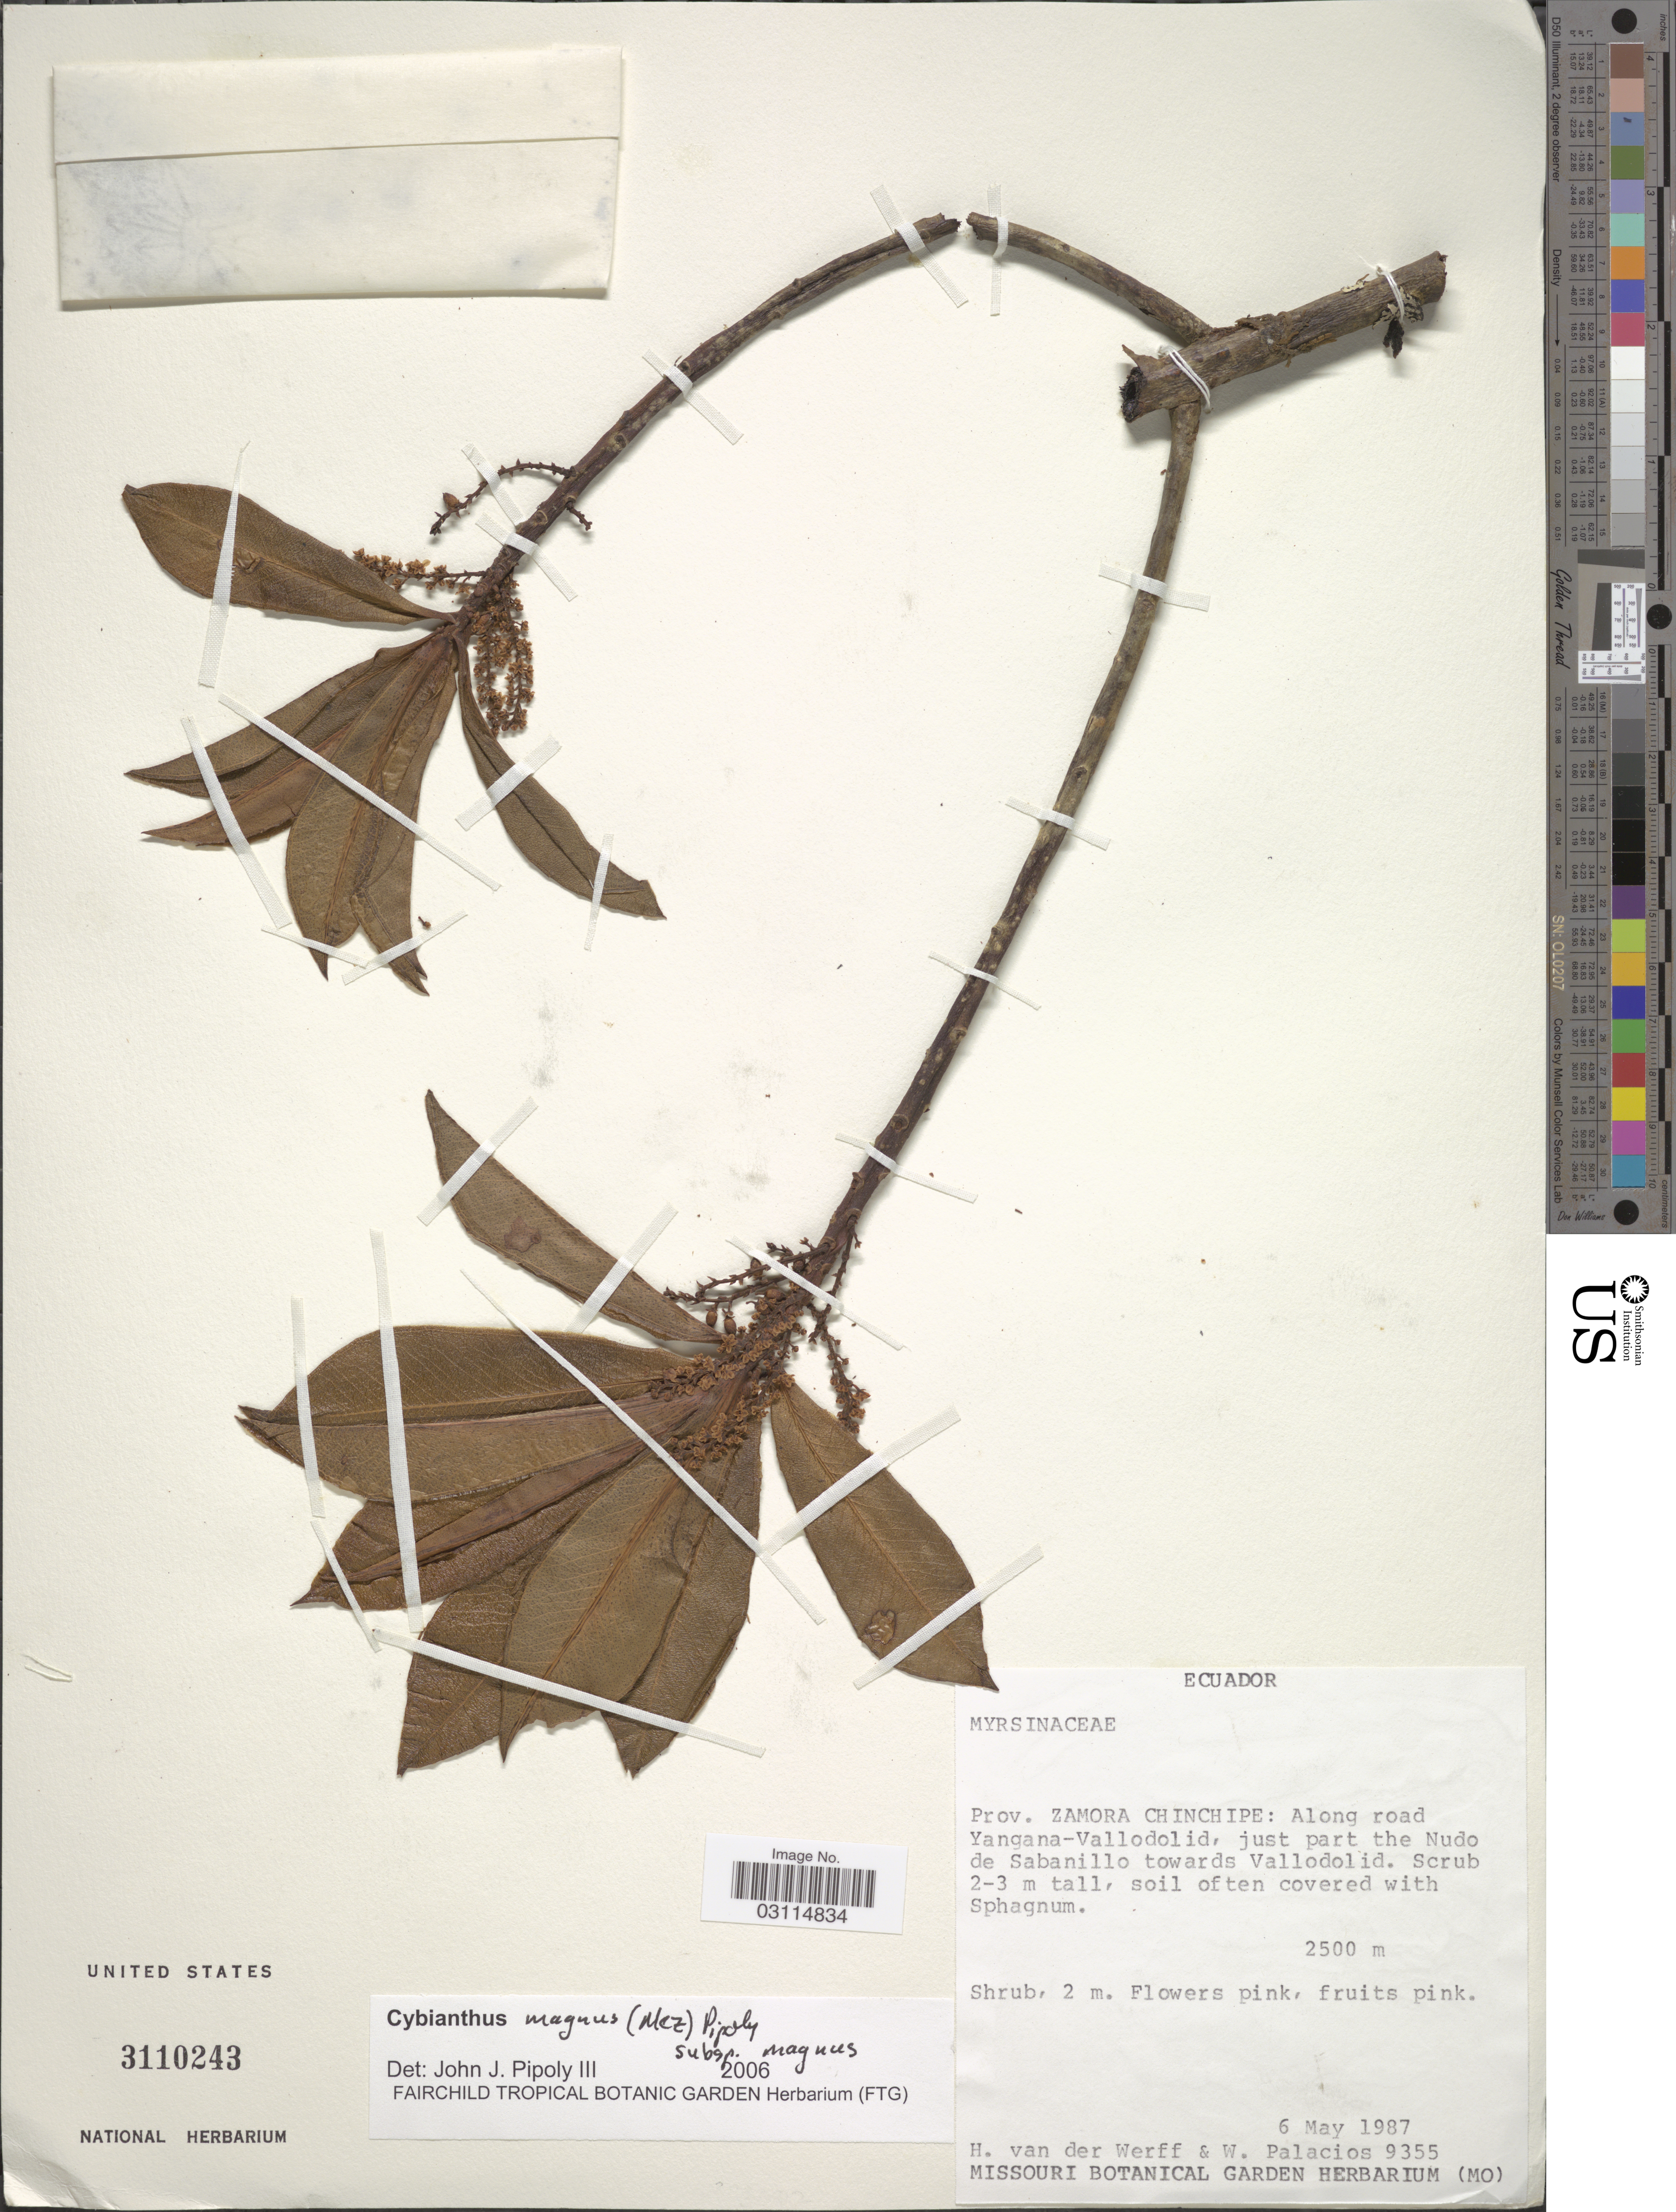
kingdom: Plantae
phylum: Tracheophyta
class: Magnoliopsida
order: Ericales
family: Primulaceae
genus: Cybianthus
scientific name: Cybianthus magnus subsp. magnus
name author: (Mez) Pipoly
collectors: H. van der Werff & W. Palacios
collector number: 9355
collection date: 1987-05-06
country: Ecuador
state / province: Zamora-Chinchipe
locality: Along road Yangana-Vallodolid, just part the Nudo de Sabanillo towards Vallodolid.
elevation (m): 2500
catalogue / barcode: US 3110243